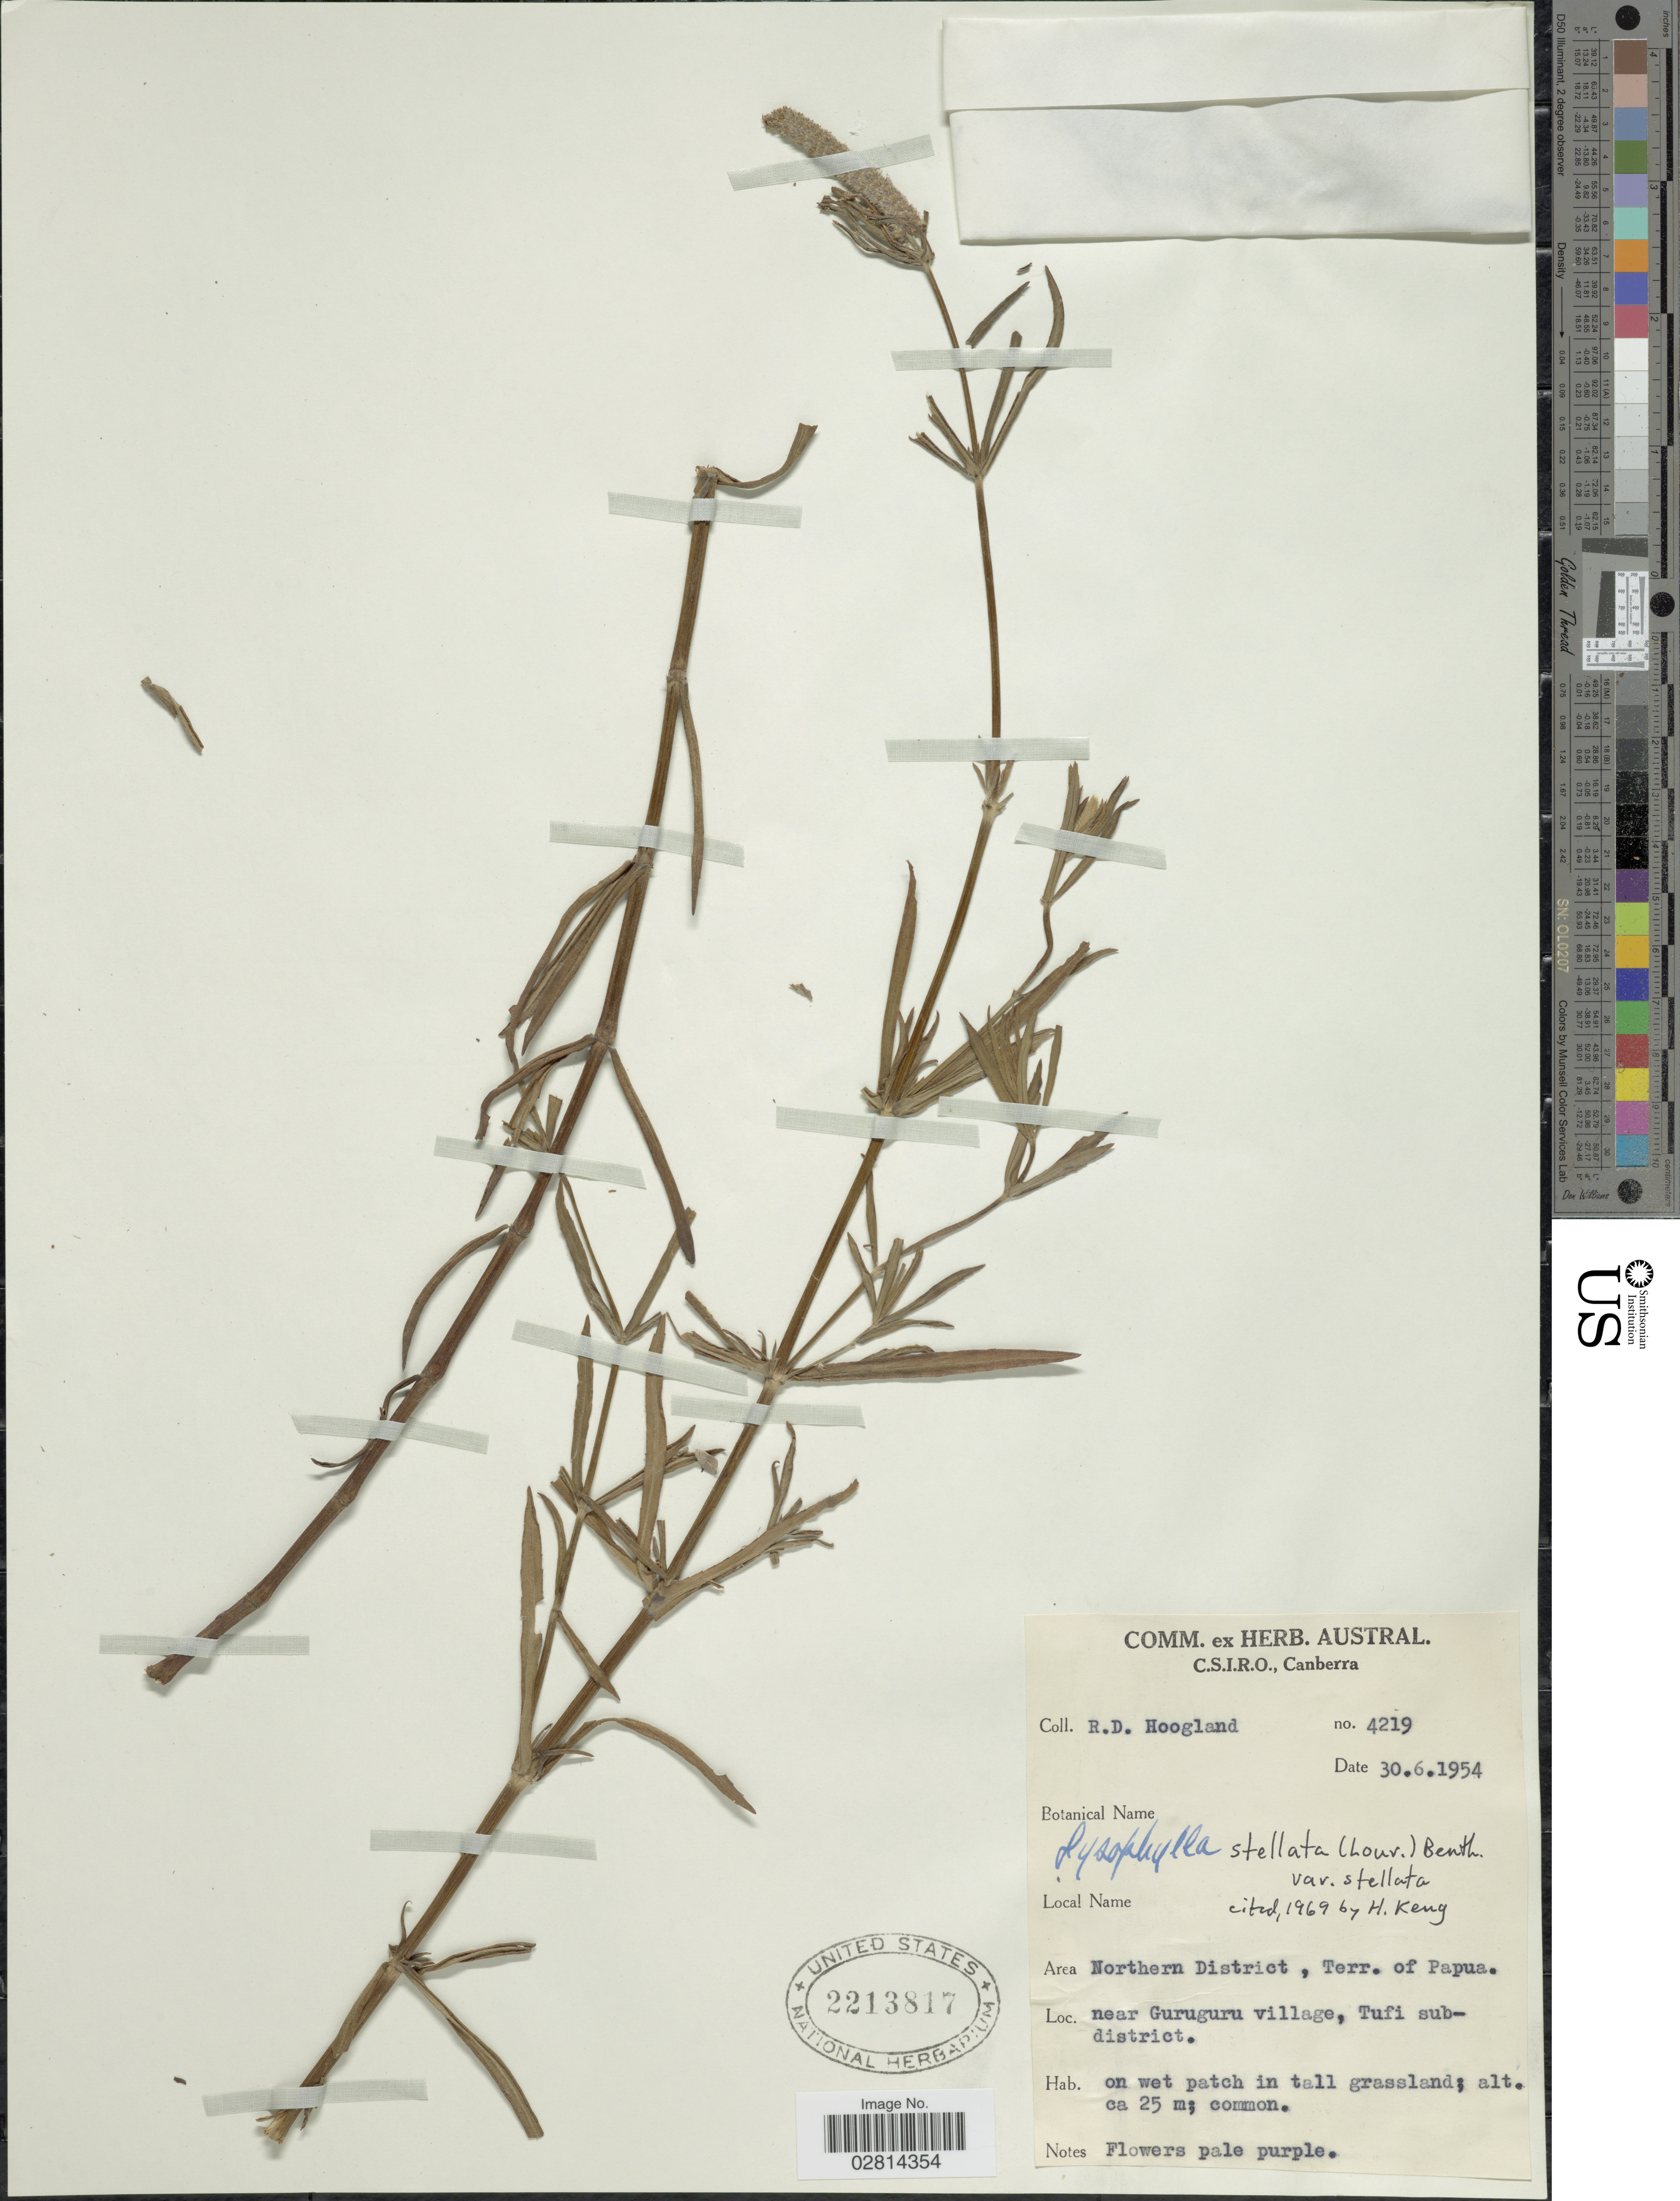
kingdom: Plantae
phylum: Tracheophyta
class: Magnoliopsida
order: Lamiales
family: Lamiaceae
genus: Pogostemon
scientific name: Pogostemon stellatus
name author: (Lour.) Kuntze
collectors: R. D. Hoogland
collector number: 4219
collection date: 1954-06-30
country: Papua New Guinea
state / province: Northern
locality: Northern District, Terr. of Papua. Near Guruguru village, Tufi subdistrict.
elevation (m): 25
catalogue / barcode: US 2213817